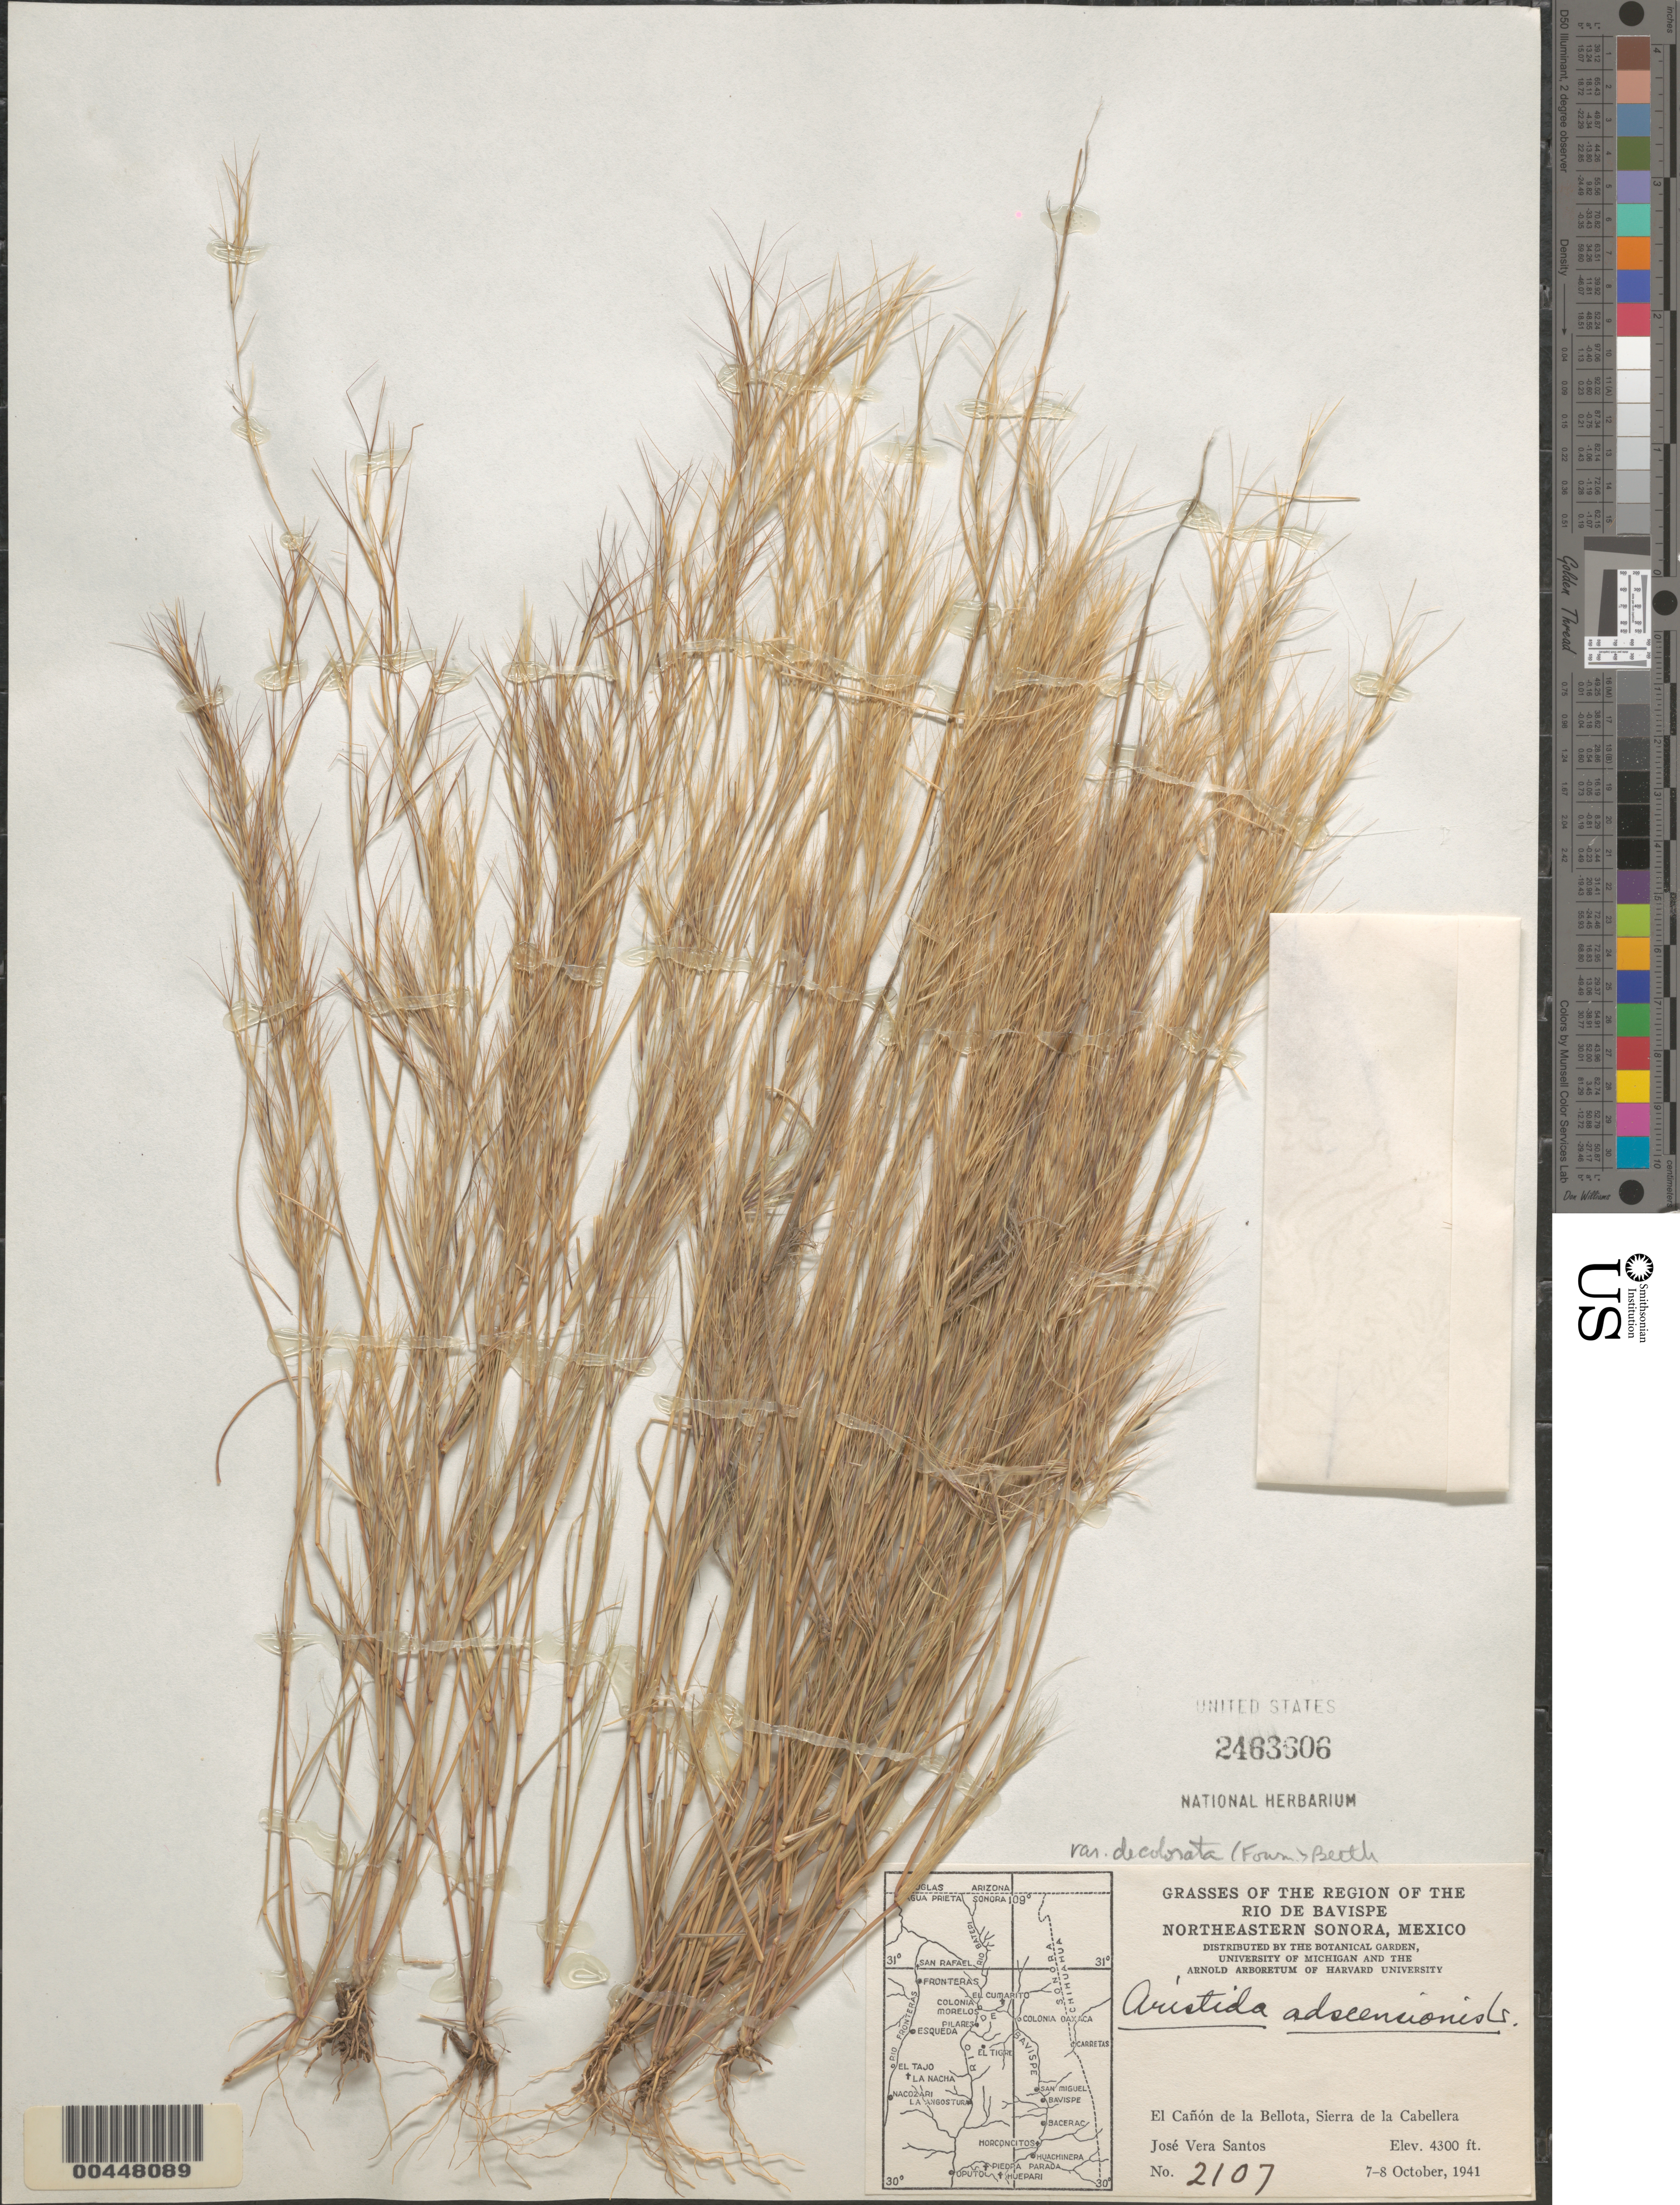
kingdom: Plantae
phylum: Tracheophyta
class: Liliopsida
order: Poales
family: Poaceae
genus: Aristida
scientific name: Aristida adscensionis var. decolorata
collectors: J. V. Santos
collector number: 2107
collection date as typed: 7 Oct 1941 to 8 Oct 1941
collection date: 1941-10-07/1941-10-08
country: Mexico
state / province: Sonora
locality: Region of the Rio de Bavispe, NE Sonora, El Cañon de la Bellota, Sierra de la Cabellera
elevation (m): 1311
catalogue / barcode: US 2463606